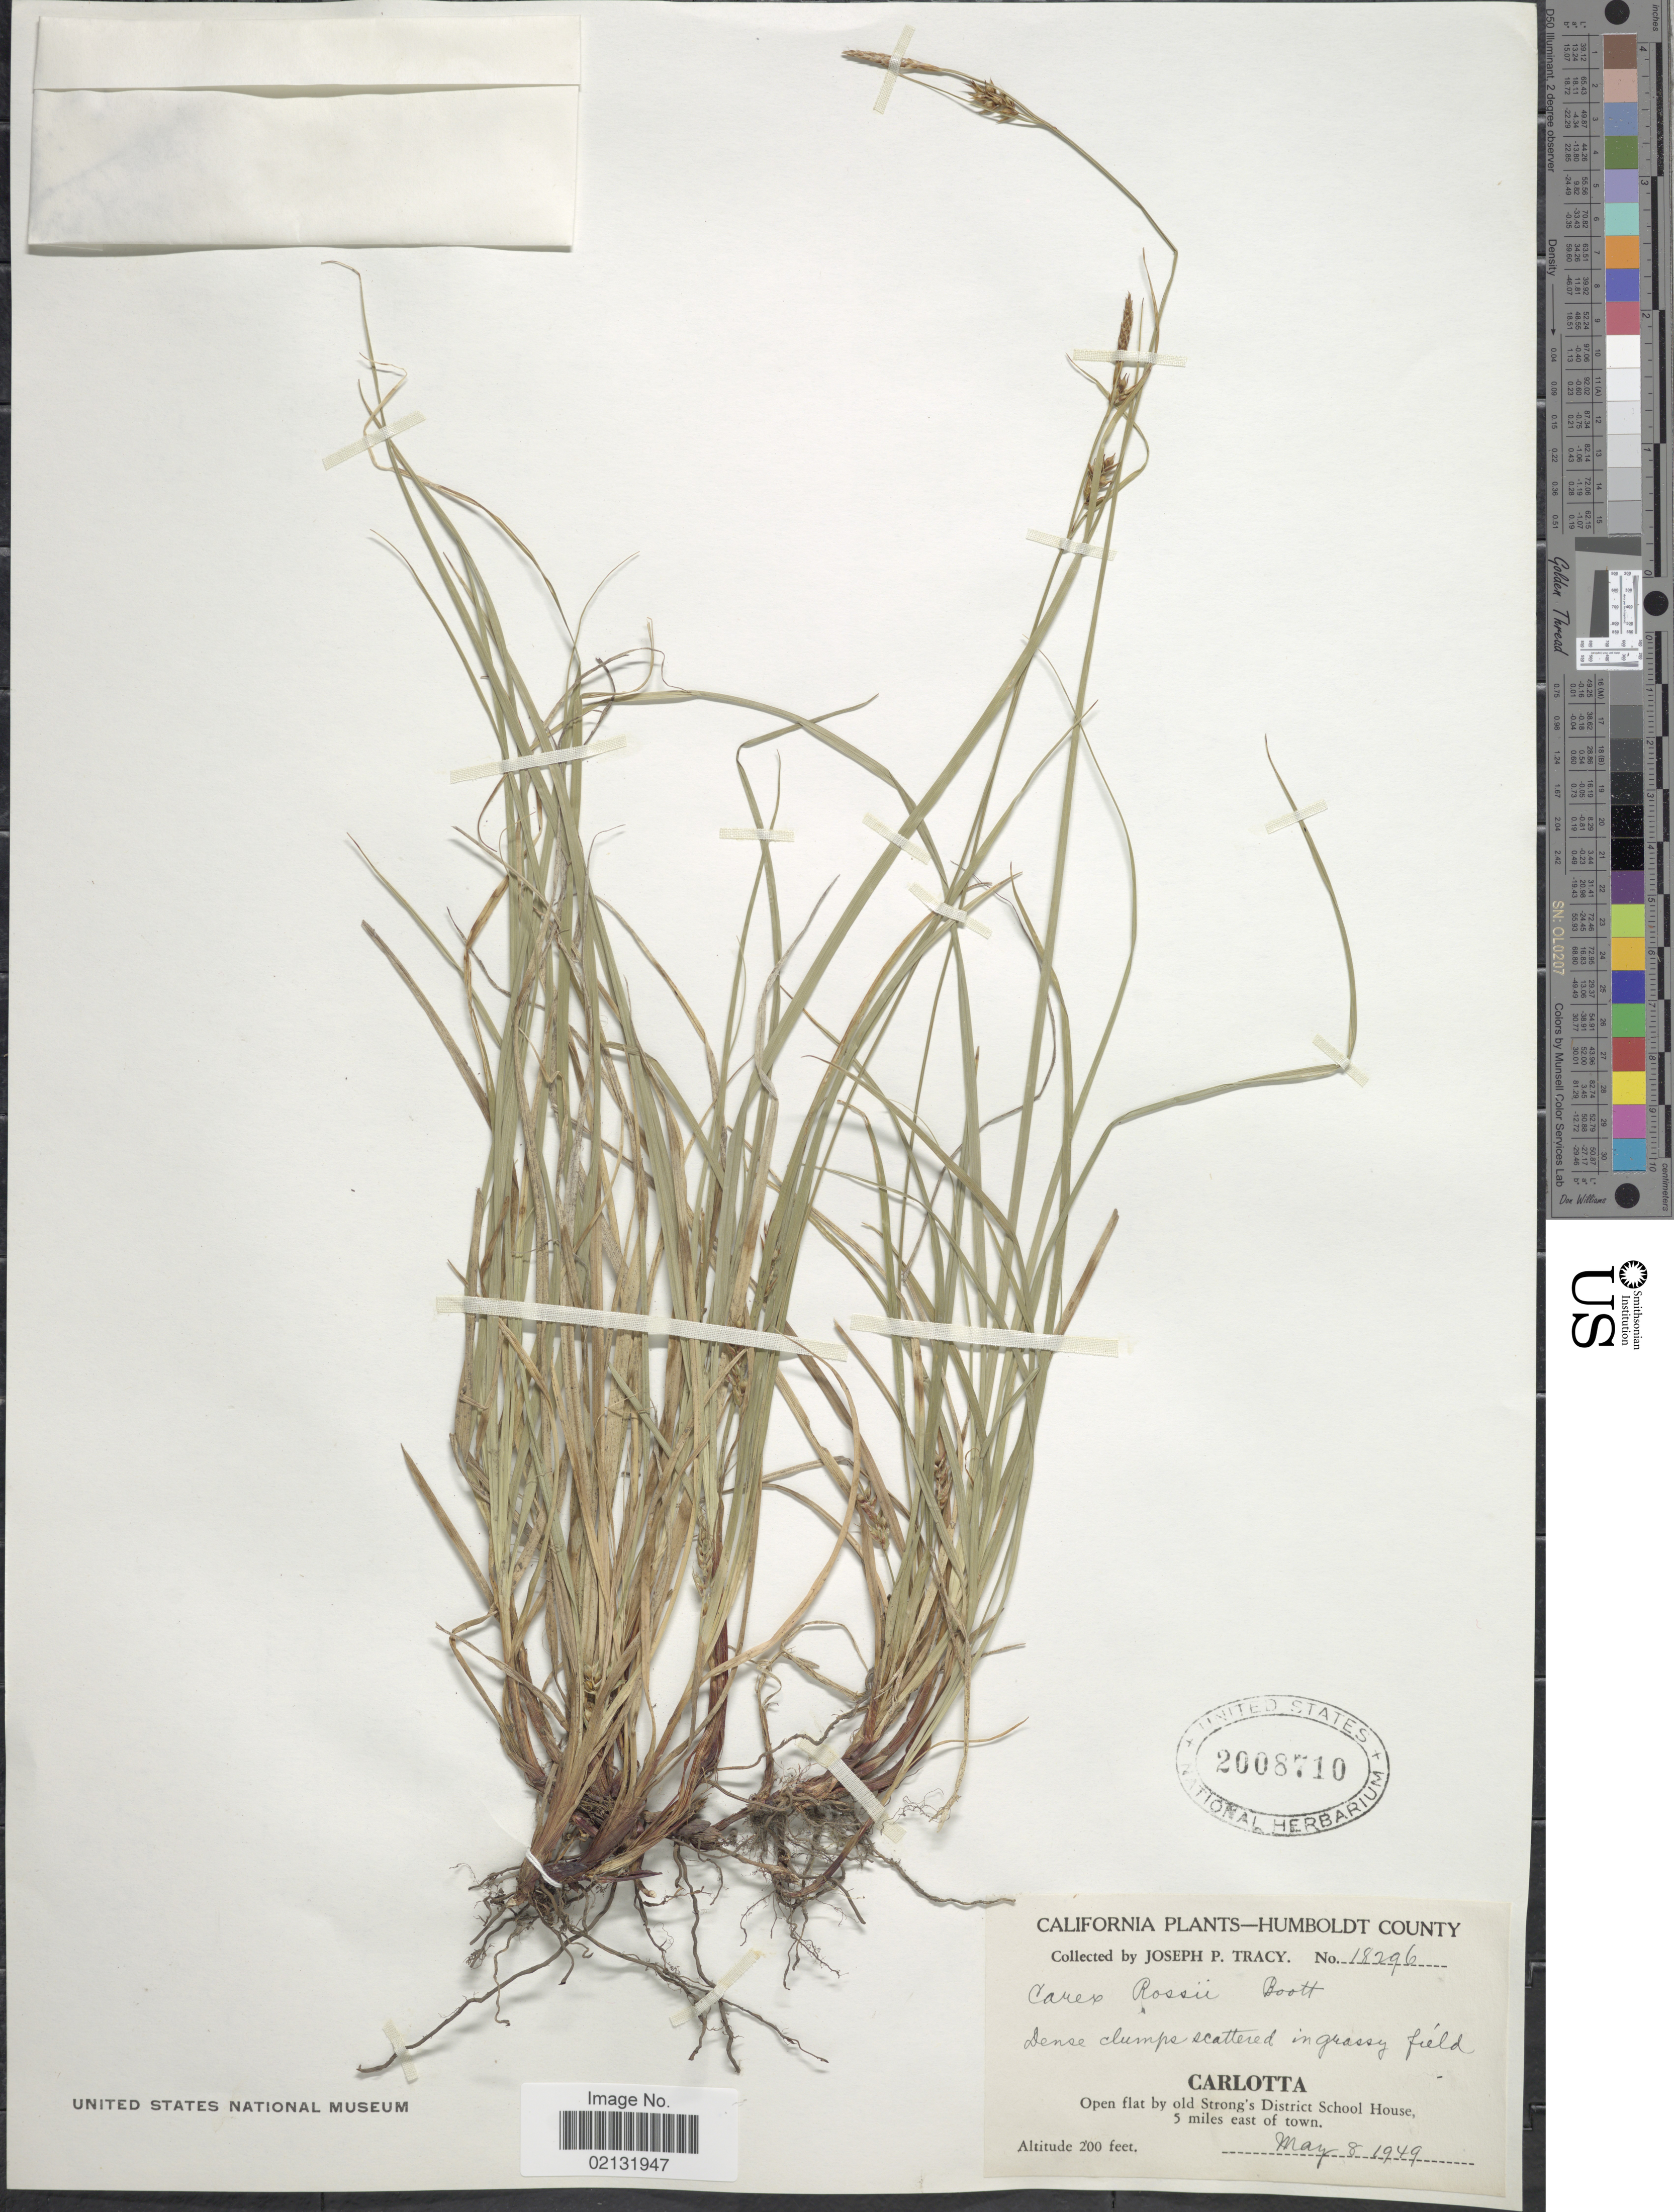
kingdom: Plantae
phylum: Tracheophyta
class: Liliopsida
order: Poales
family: Cyperaceae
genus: Carex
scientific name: Carex rossii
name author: Boott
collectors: J. Tracy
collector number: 18296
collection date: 1949-05-08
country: United States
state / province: California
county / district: Humboldt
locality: Humboldt County, Carlotta, Open flat by old Strong's District School House, 5 miles east of town.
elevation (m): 61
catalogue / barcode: US 2008710